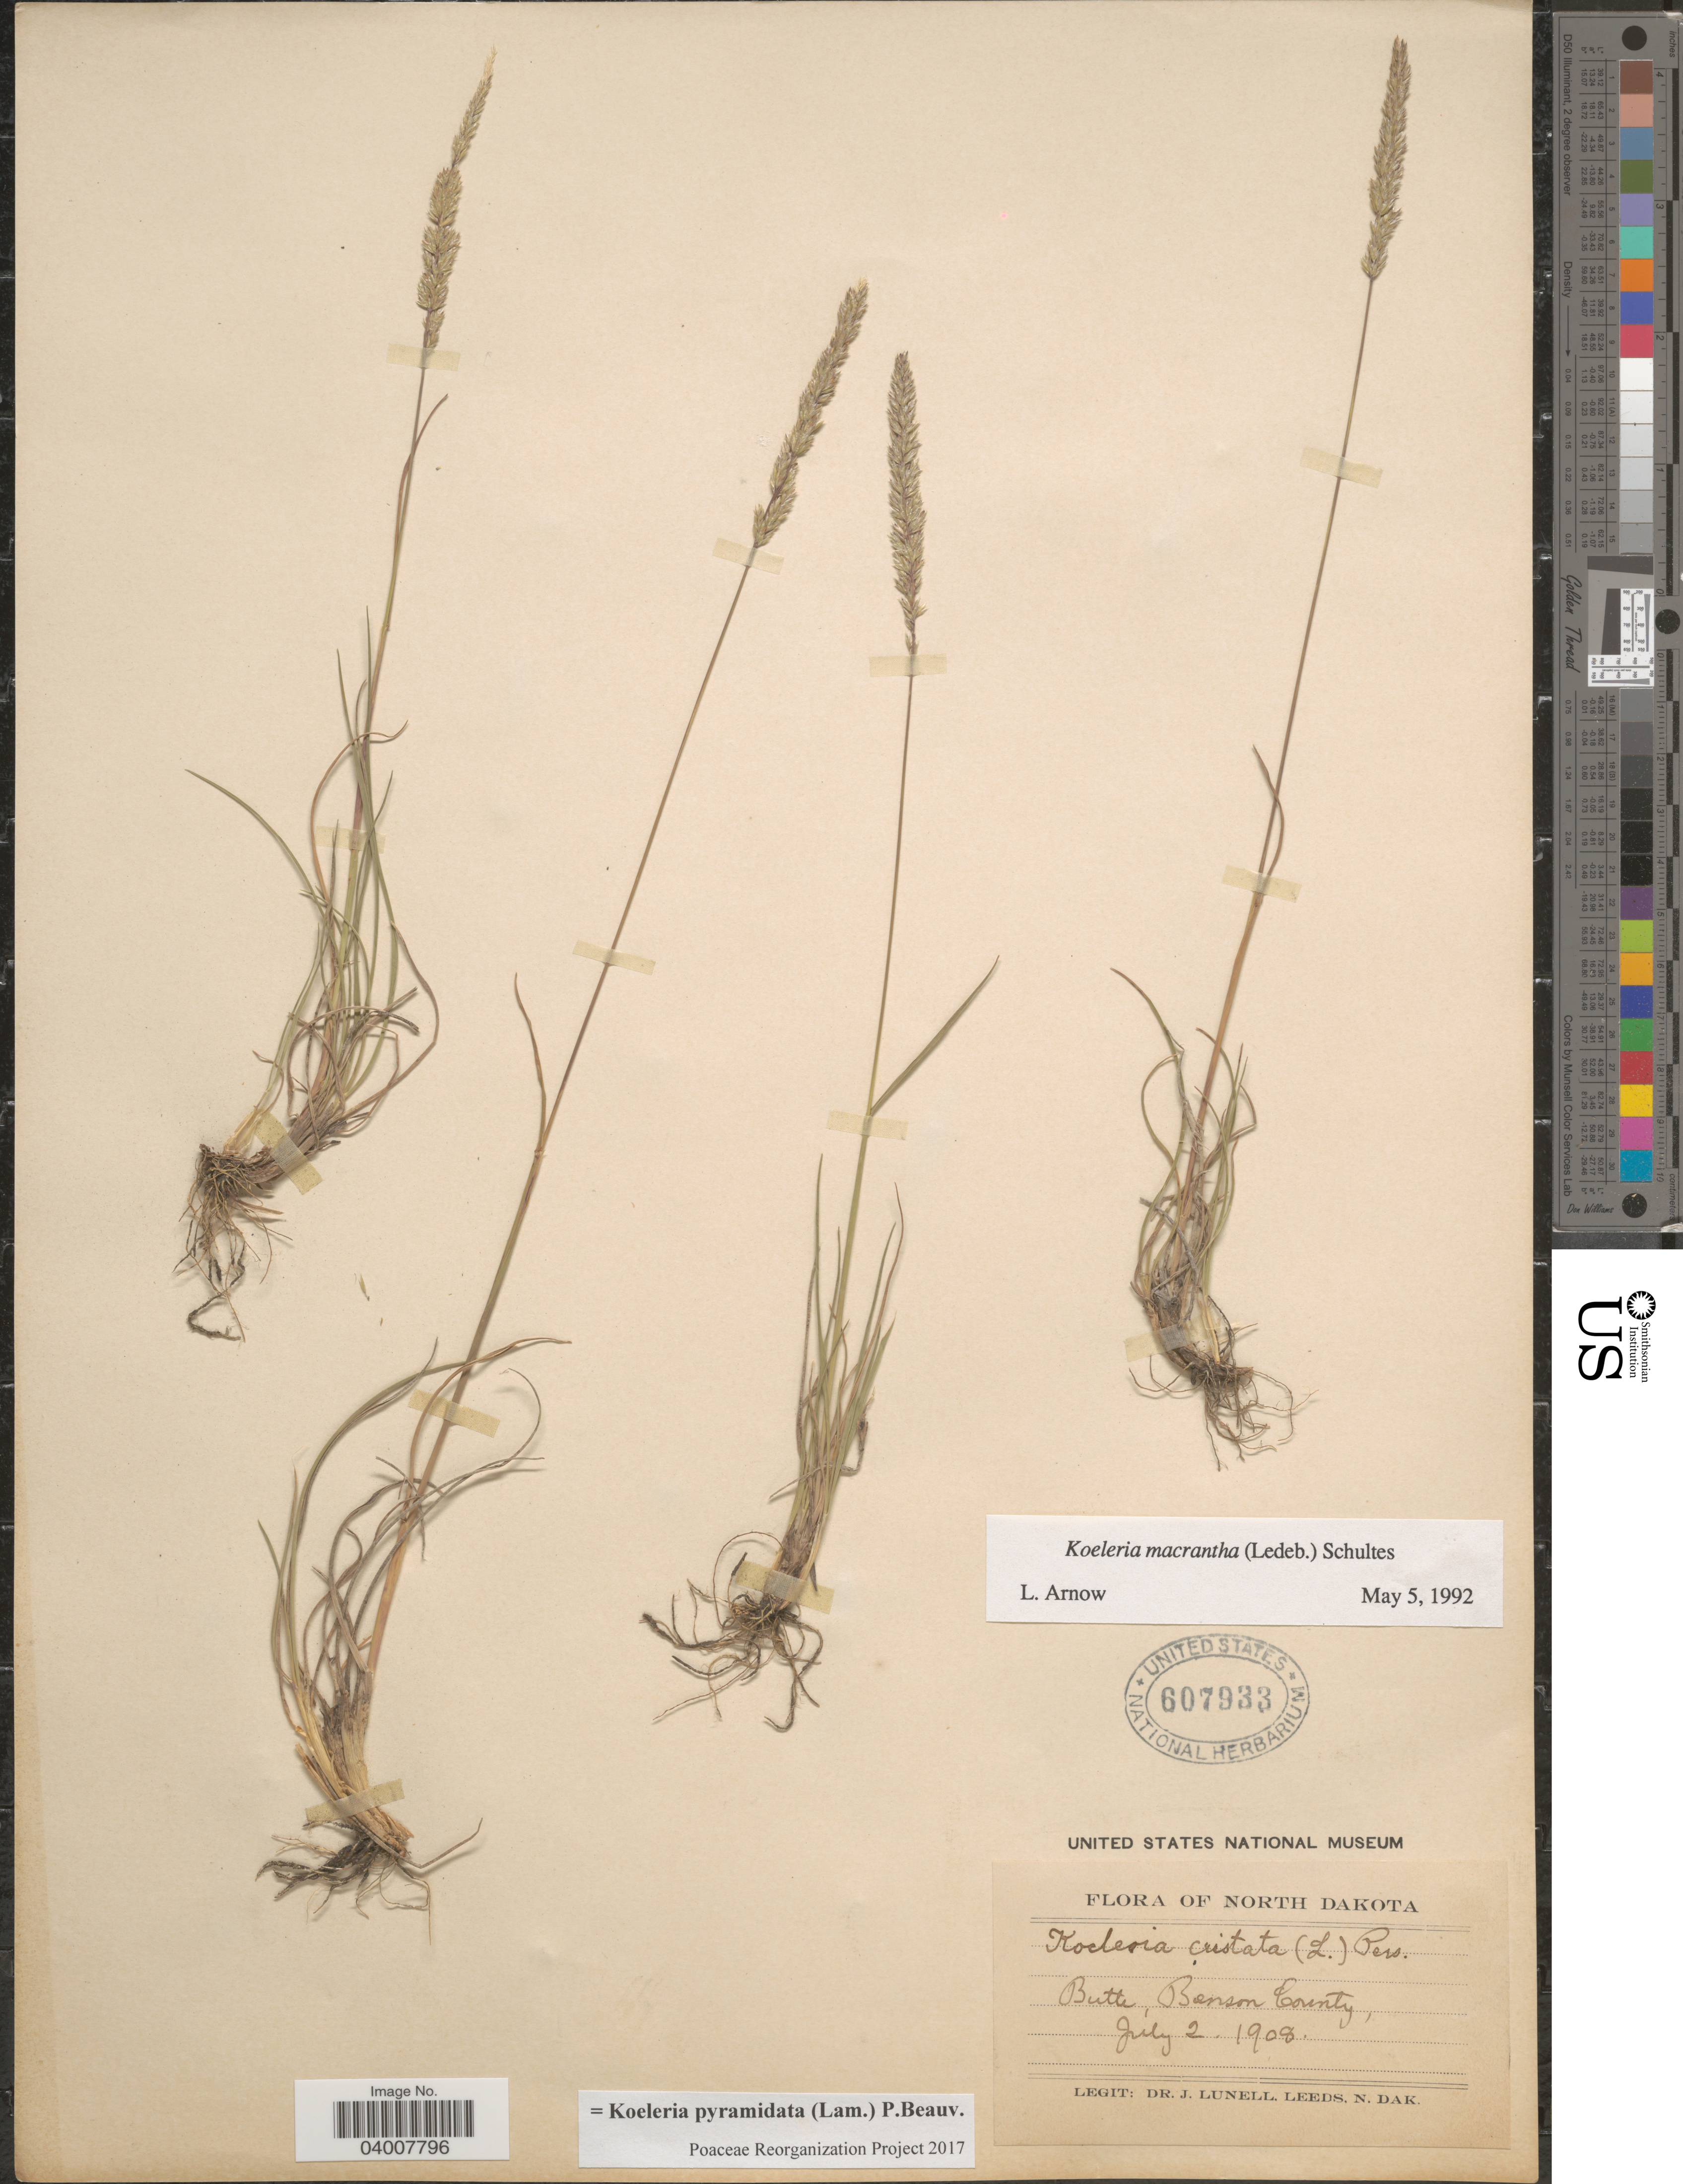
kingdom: Plantae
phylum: Tracheophyta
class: Liliopsida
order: Poales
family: Poaceae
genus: Koeleria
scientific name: Koeleria pyramidata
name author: (Lam.) P. Beauv.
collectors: J. Lunell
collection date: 1908-07-02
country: United States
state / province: North Dakota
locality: Butte, Benson County.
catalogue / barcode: US 607933